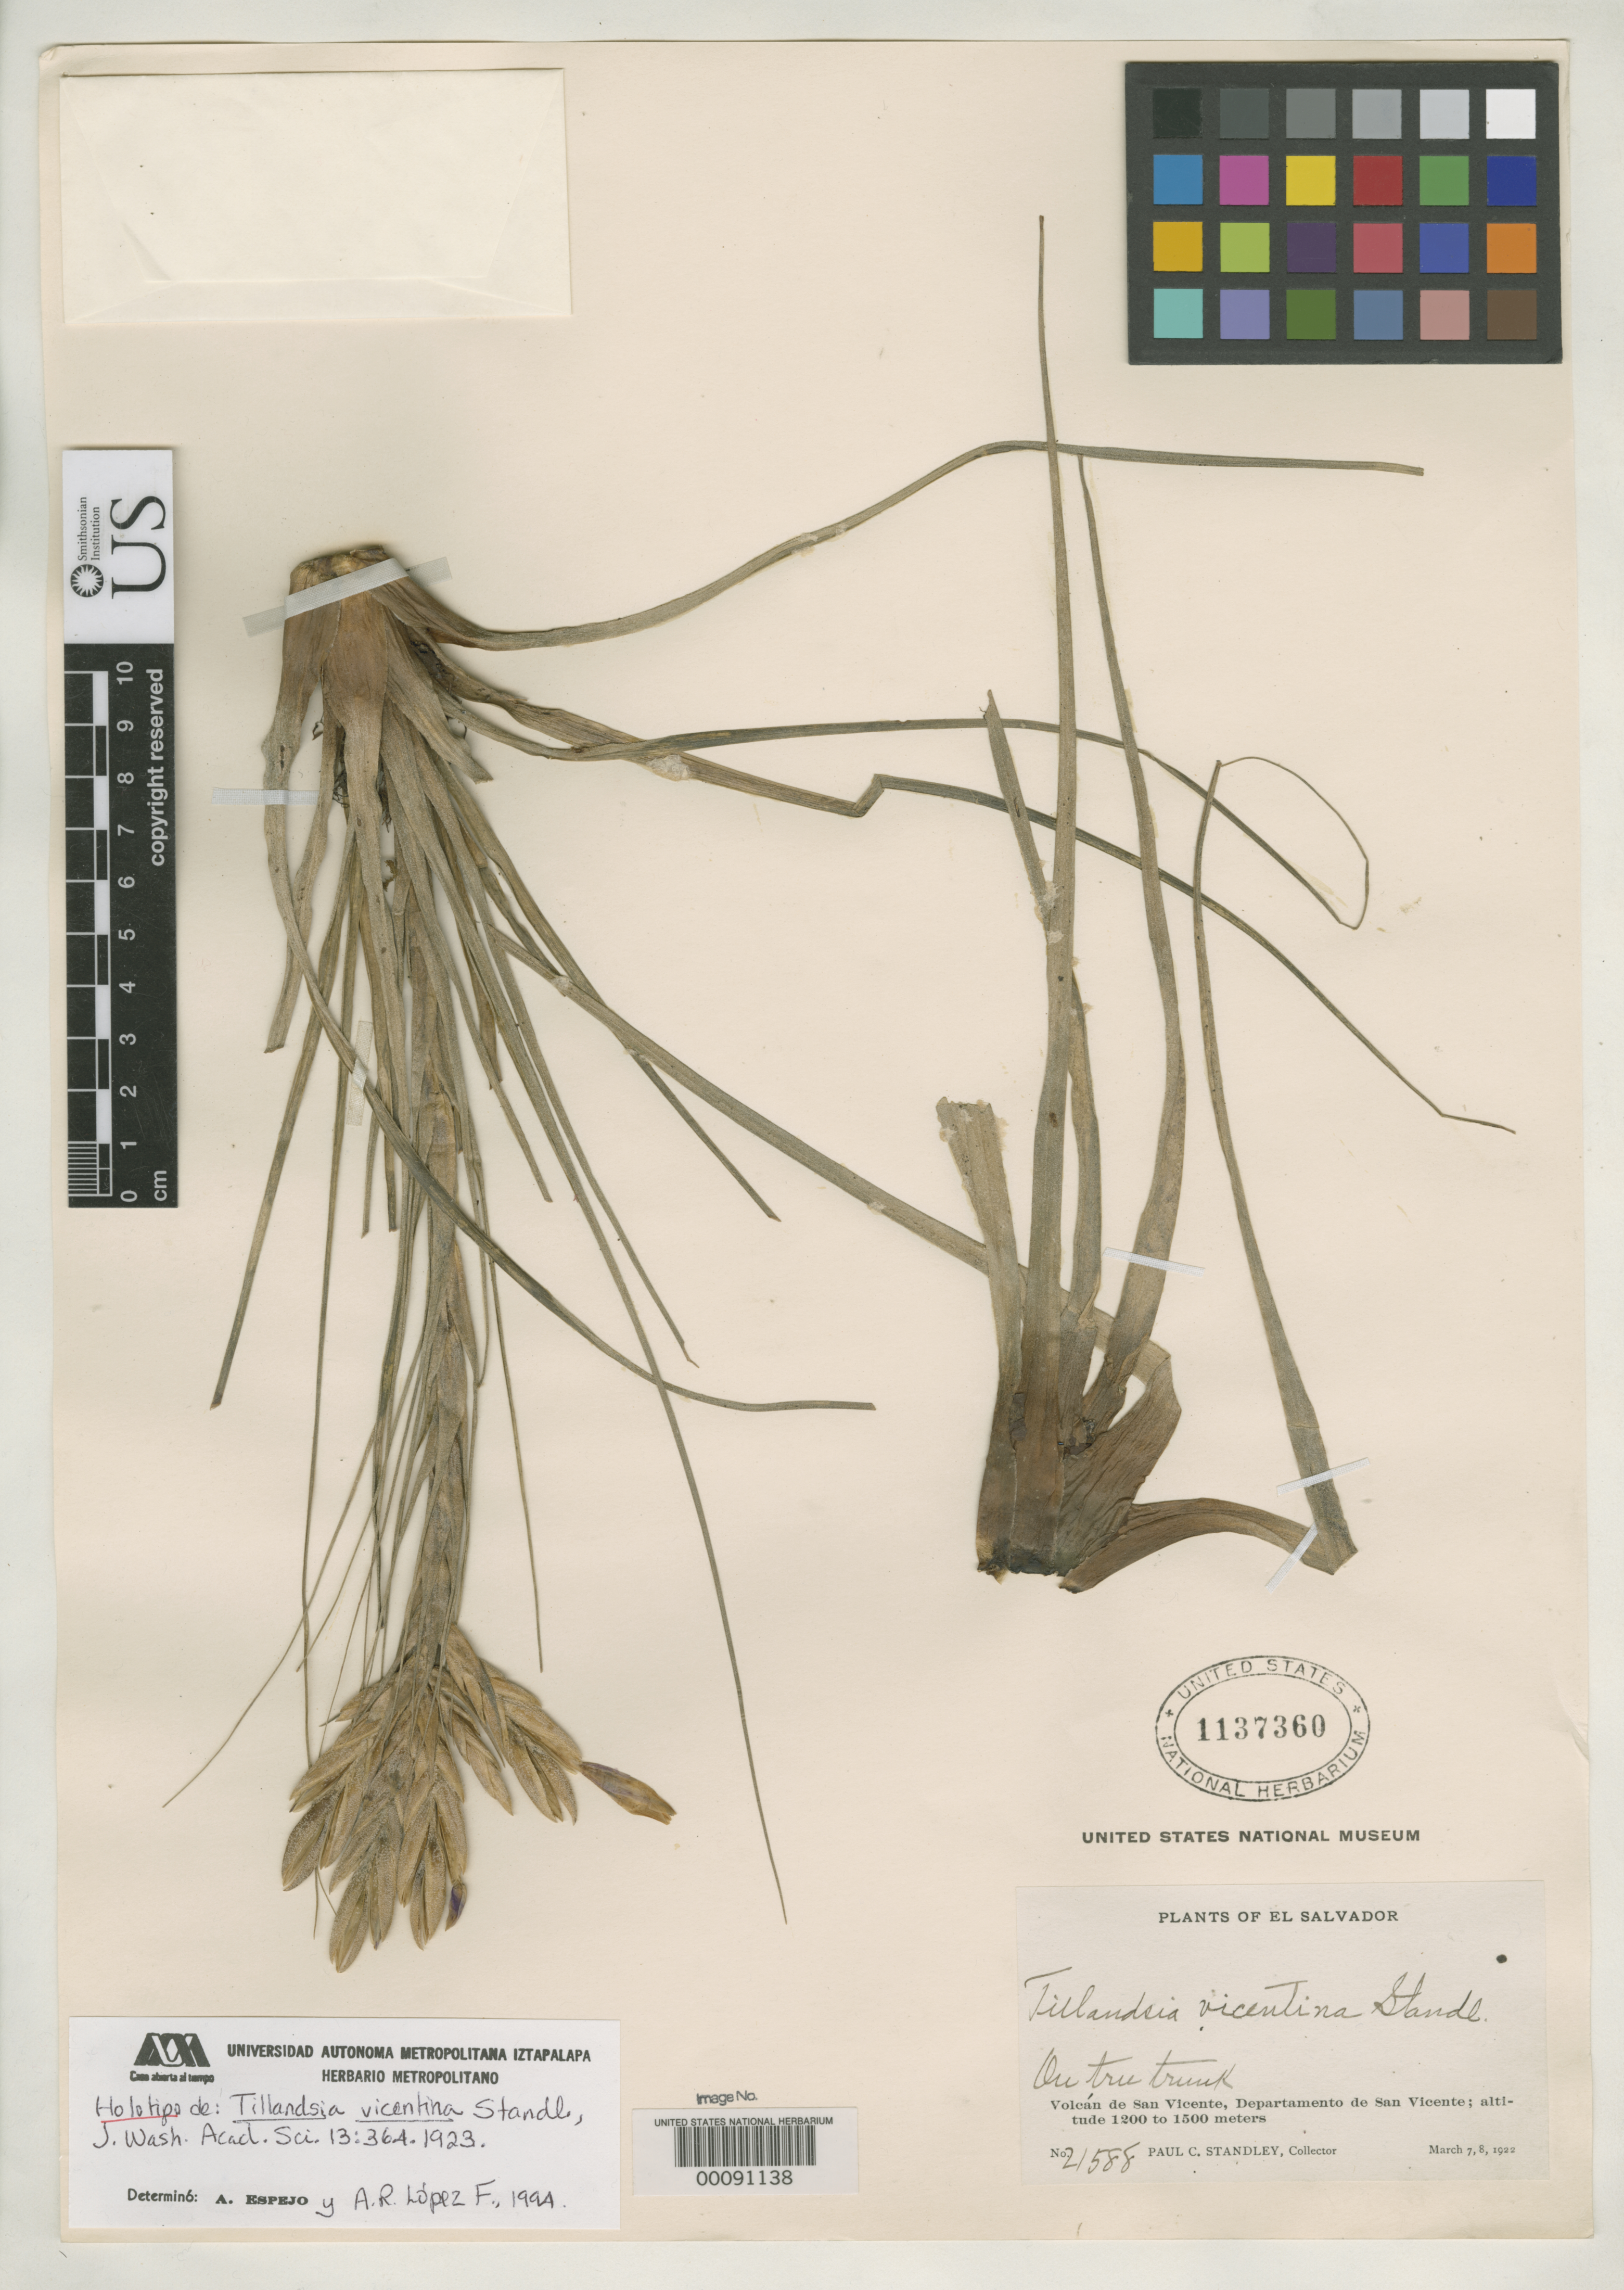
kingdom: Plantae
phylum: Tracheophyta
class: Liliopsida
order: Poales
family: Bromeliaceae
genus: Tillandsia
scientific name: Tillandsia vicentina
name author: Standl.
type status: Holotype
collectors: P. C. Standley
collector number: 21588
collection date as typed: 08 Mar 1922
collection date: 1922-03-08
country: El Salvador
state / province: San Vincente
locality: Volcan de San Vicente.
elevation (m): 1500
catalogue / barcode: US 1137360